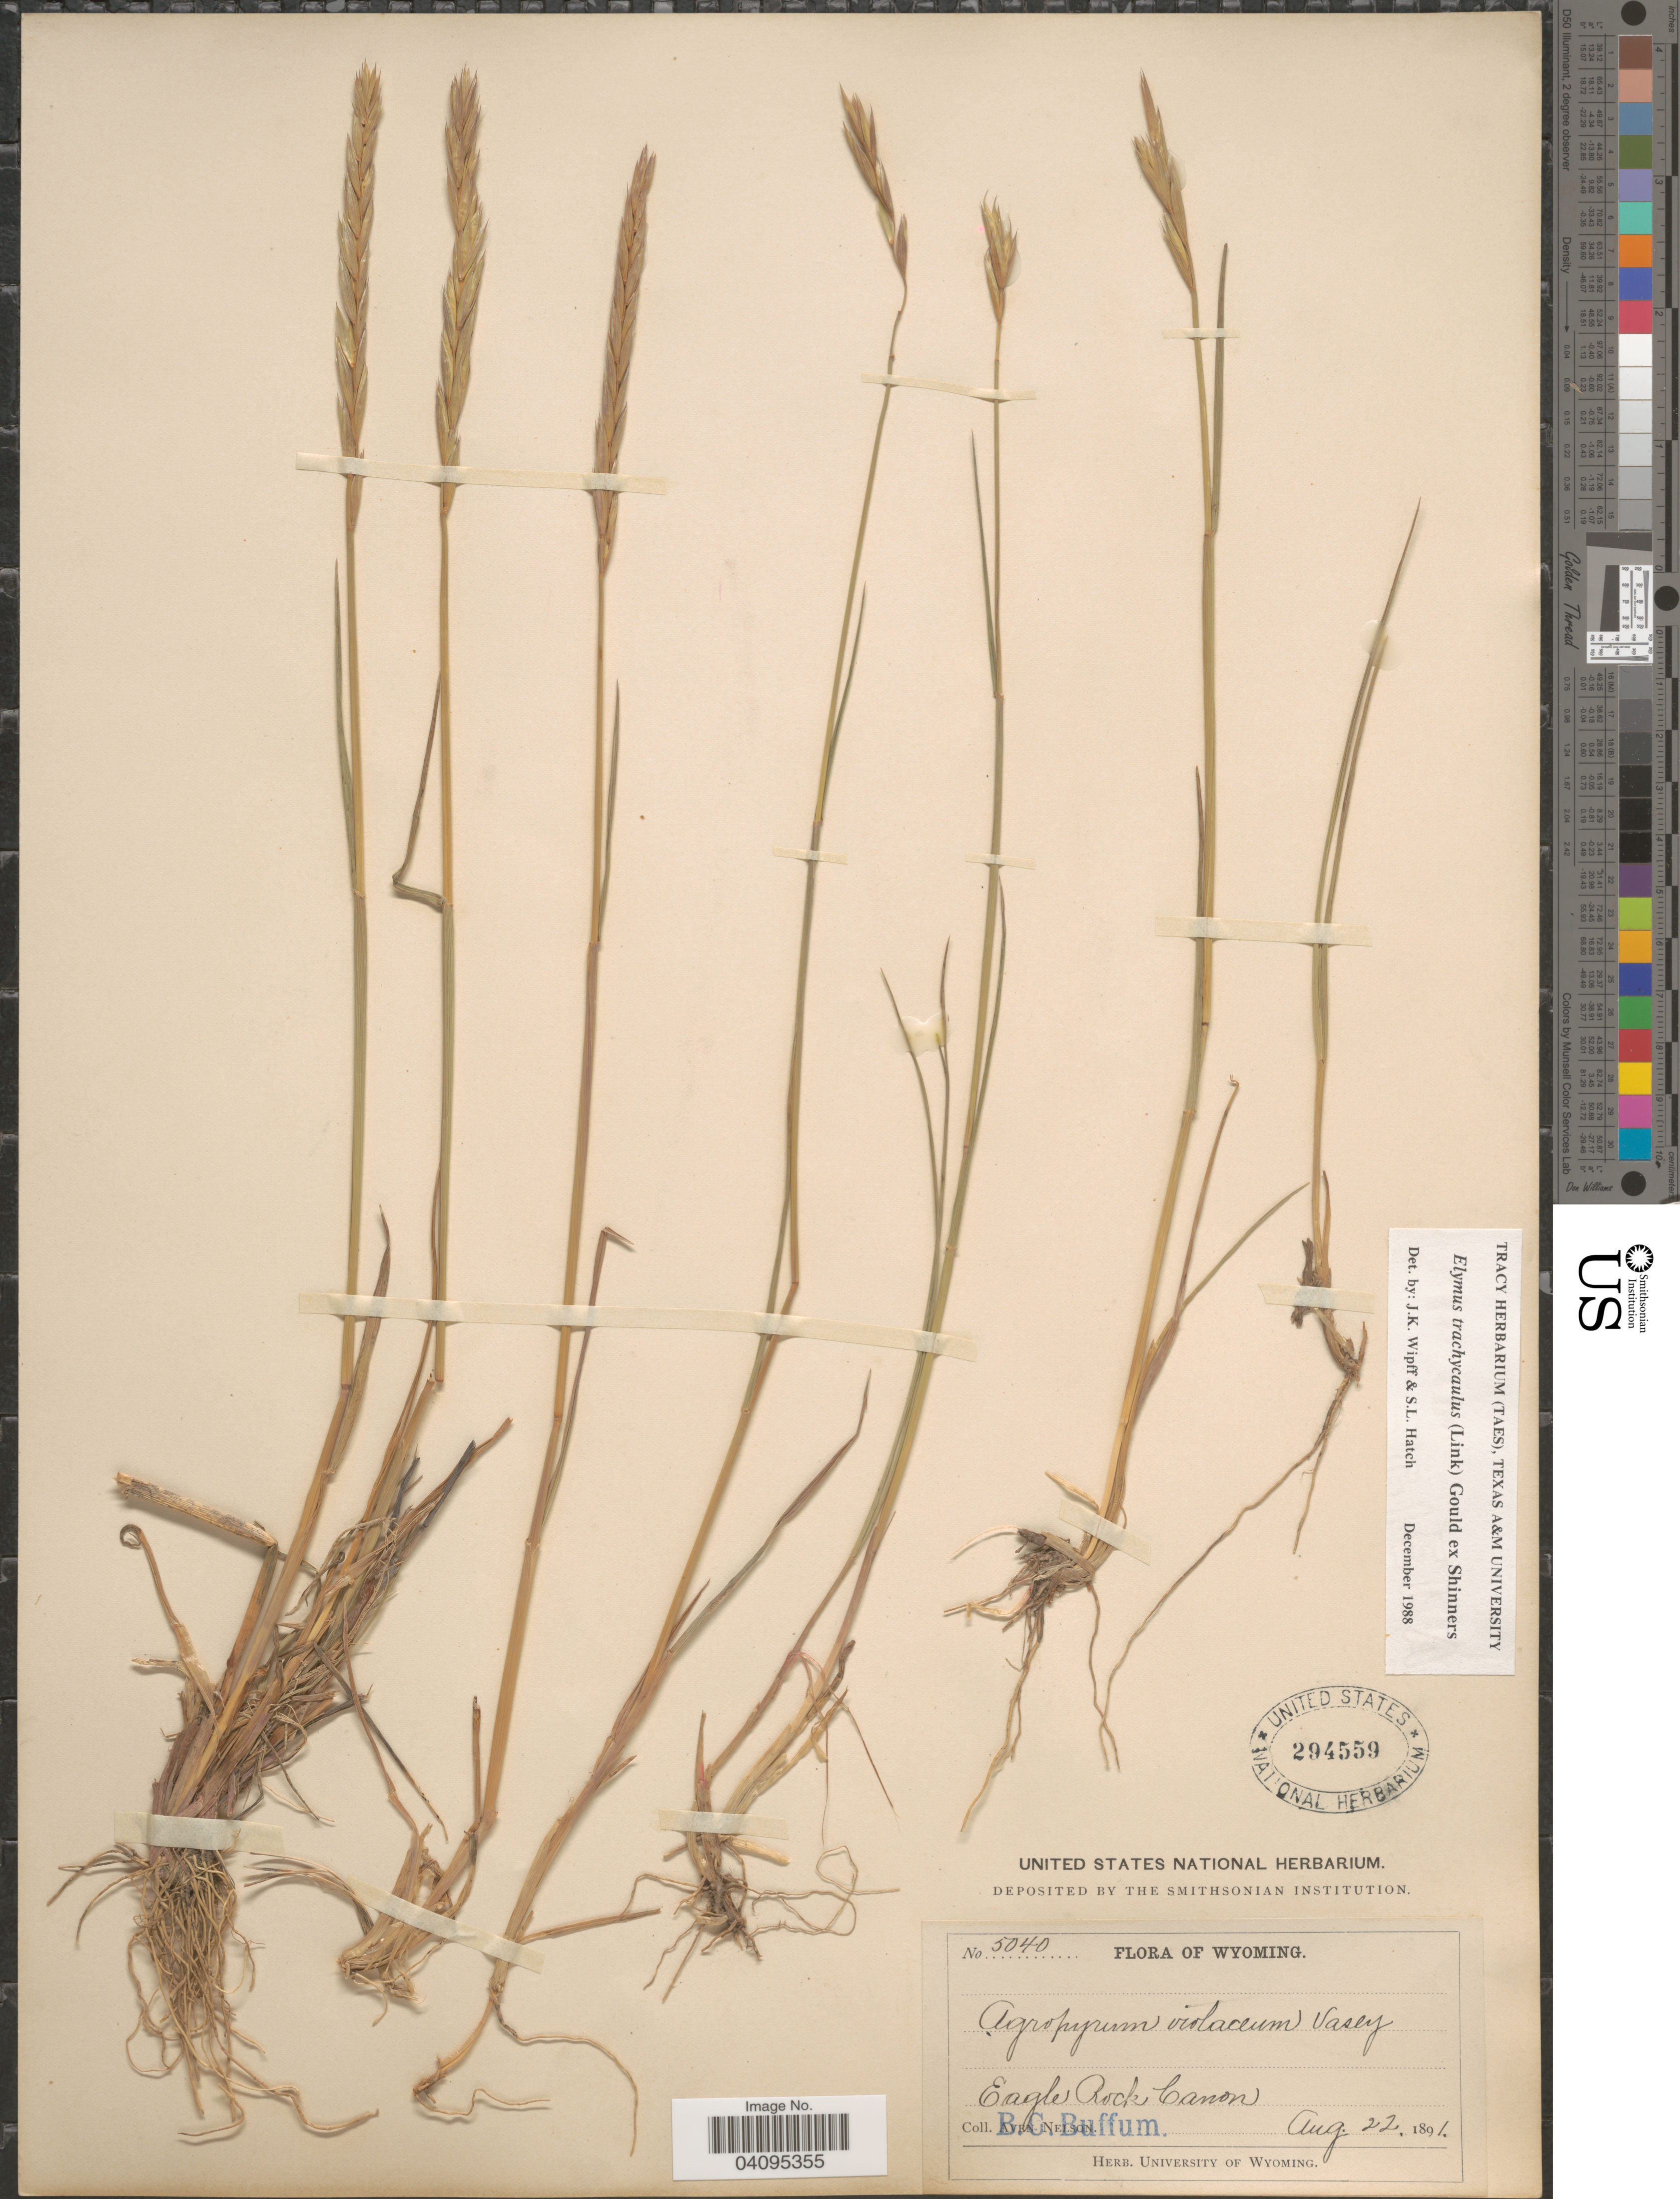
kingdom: Plantae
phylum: Tracheophyta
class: Liliopsida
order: Poales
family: Poaceae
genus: Elymus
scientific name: Elymus trachycaulus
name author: (Link) Gould ex Shinners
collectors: B. Buffum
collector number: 5040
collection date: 1891-08-22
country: United States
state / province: Wyoming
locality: Eagle Rock Canon.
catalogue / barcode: US 294559